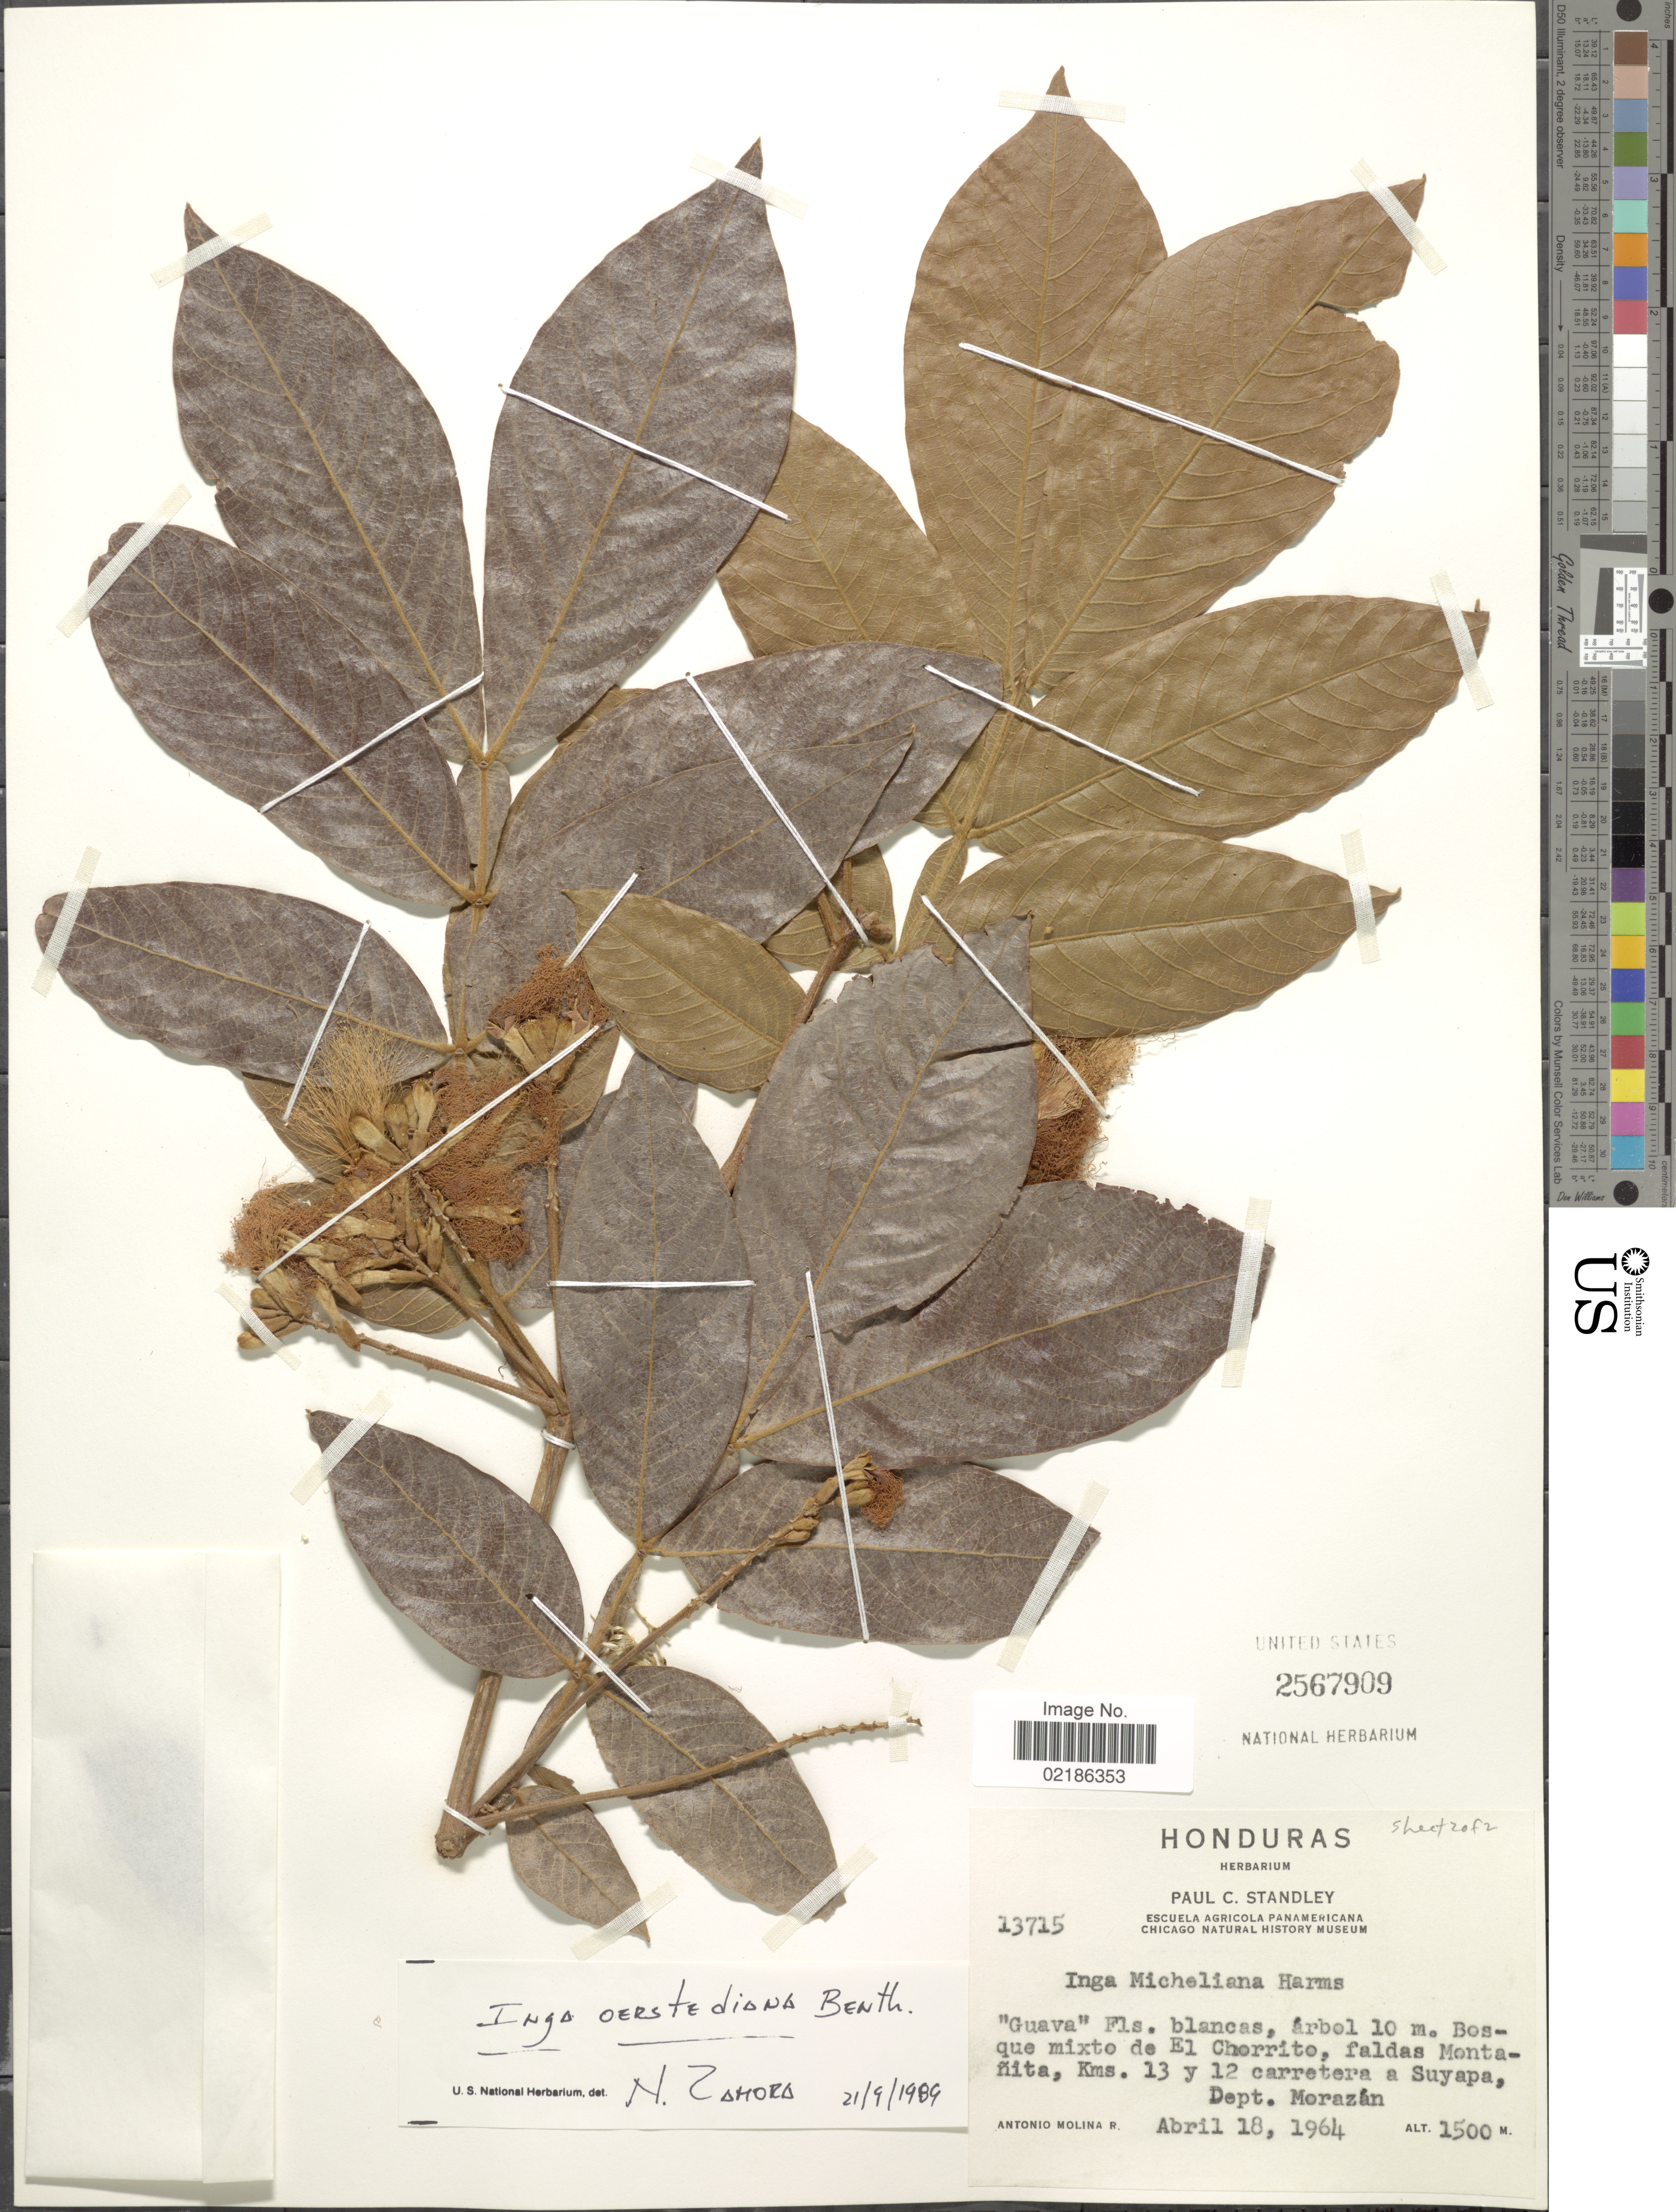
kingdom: Plantae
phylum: Tracheophyta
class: Magnoliopsida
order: Fabales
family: Fabaceae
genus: Inga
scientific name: Inga oerstediana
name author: Benth.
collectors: A. Molina R.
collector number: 13715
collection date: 1964-04-18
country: Honduras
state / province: Fco. Morazán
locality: Bosque mixto de El Chorrito, faldas Montanita, kms 13 y 12 carretera a Suyapa, Dept. Morazan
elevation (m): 1500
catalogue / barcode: US 2567909